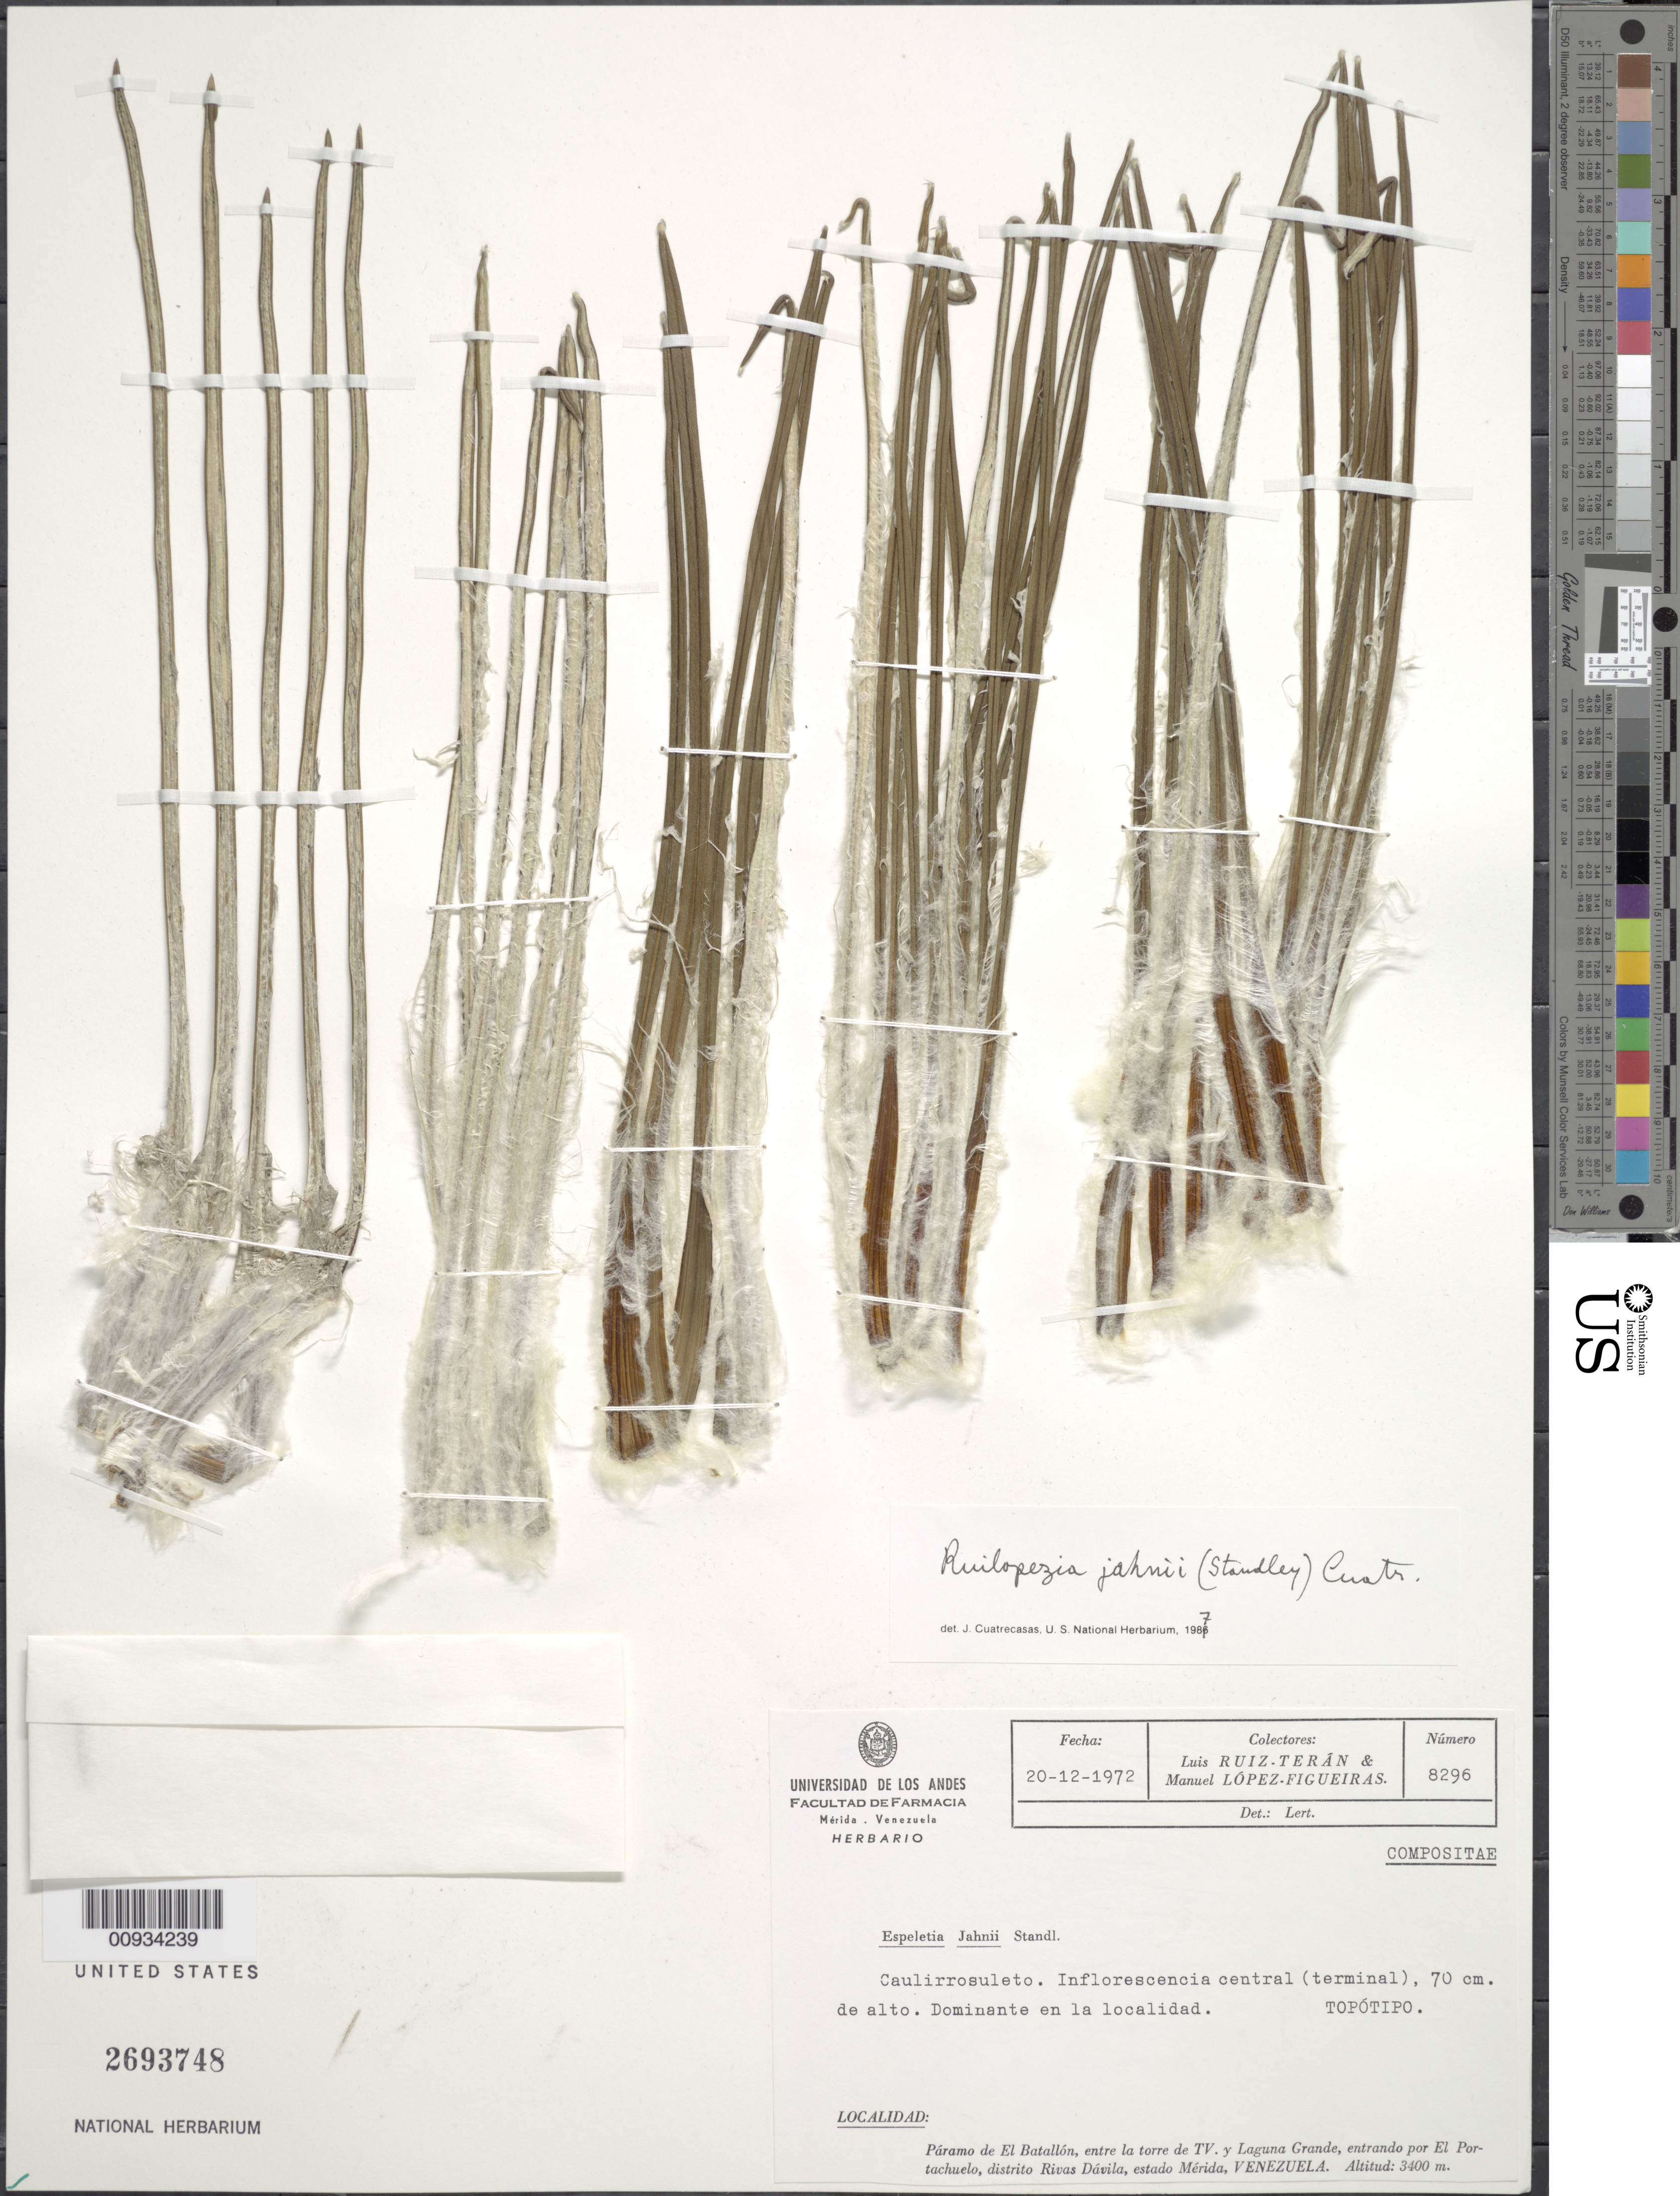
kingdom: Plantae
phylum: Tracheophyta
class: Magnoliopsida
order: Asterales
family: Asteraceae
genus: Ruilopezia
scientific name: Ruilopezia jahnii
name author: (Standl.) Cuatrec.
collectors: L. Teran & M. López Figueiras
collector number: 8296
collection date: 1972-12-20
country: Venezuela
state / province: Mérida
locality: Paramo de El Batallon, entre la torre de TV, y Laguna Grande, entrando por El Portachuelo, Distrito Rivas Davila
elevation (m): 3400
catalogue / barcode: US 2693748